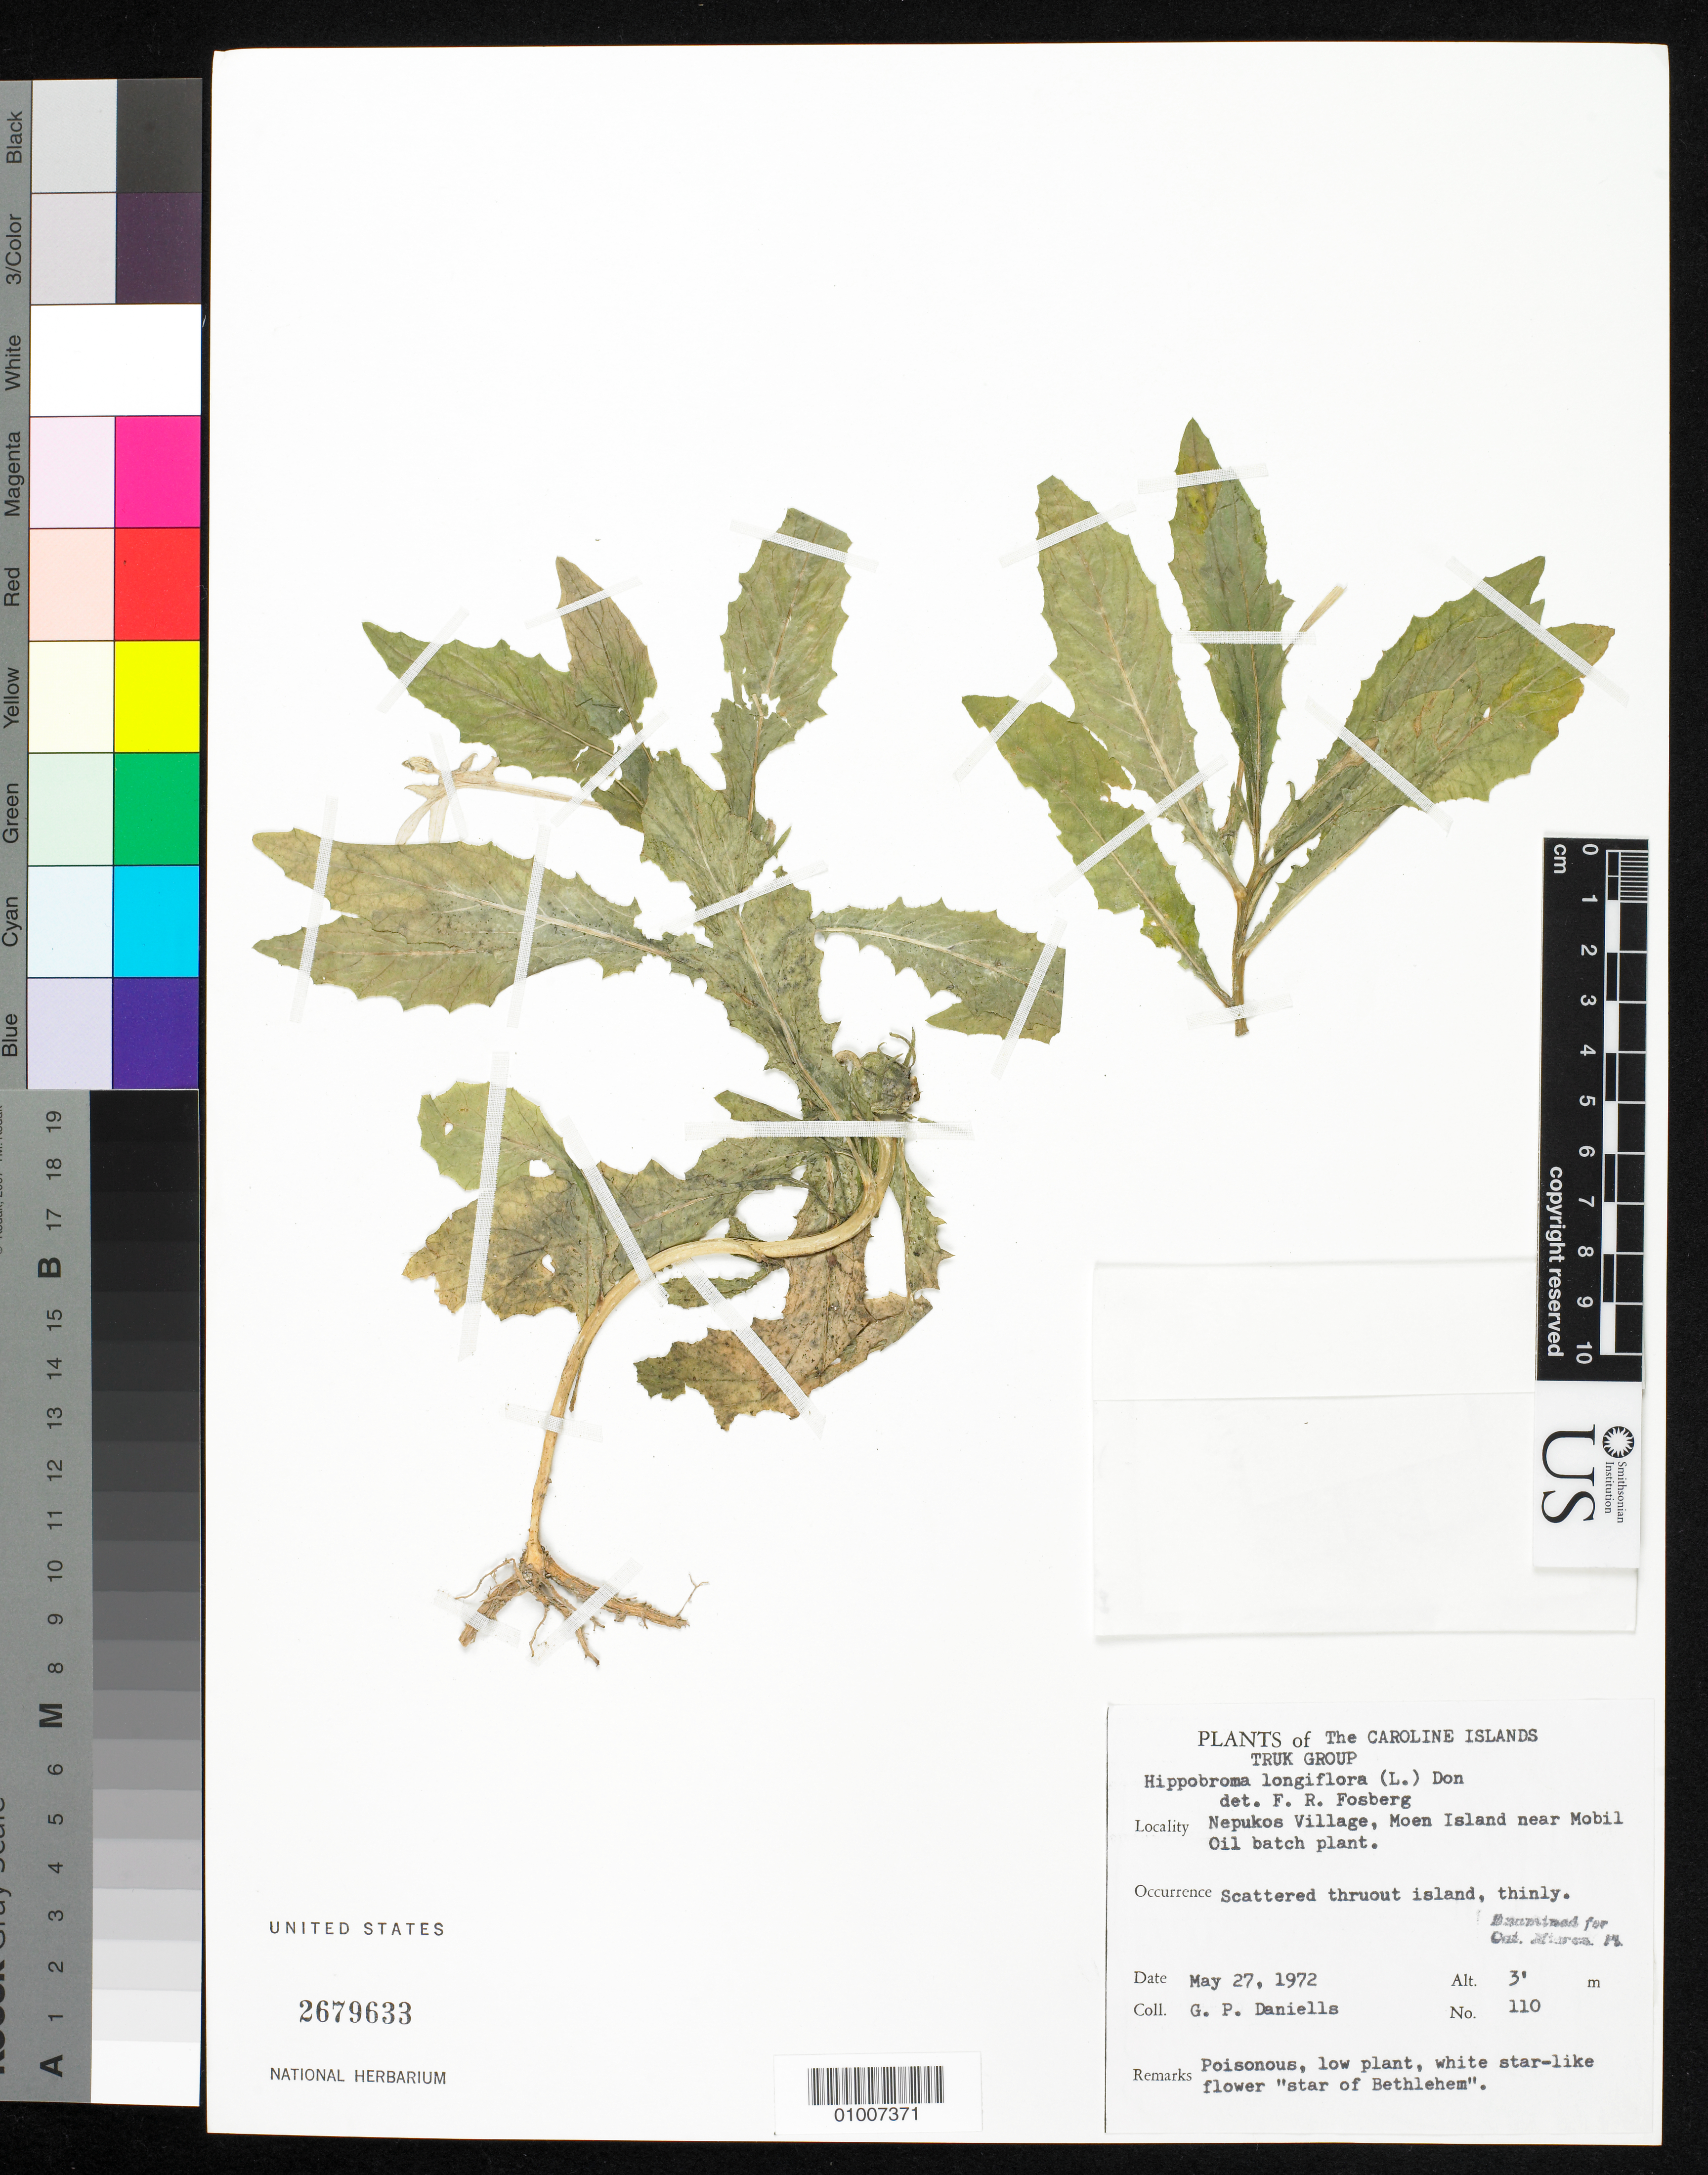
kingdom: Plantae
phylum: Tracheophyta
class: Magnoliopsida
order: Asterales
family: Campanulaceae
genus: Hippobroma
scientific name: Hippobroma longiflora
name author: (L.) G. Don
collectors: G. P. Daniells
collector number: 110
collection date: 1972-05-27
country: Micronesia, Federated States of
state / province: Truk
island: Moen [Wono]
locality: Nepukos village, Moen Island near Mobil Oil batch plant.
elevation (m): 3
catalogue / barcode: US 2679633